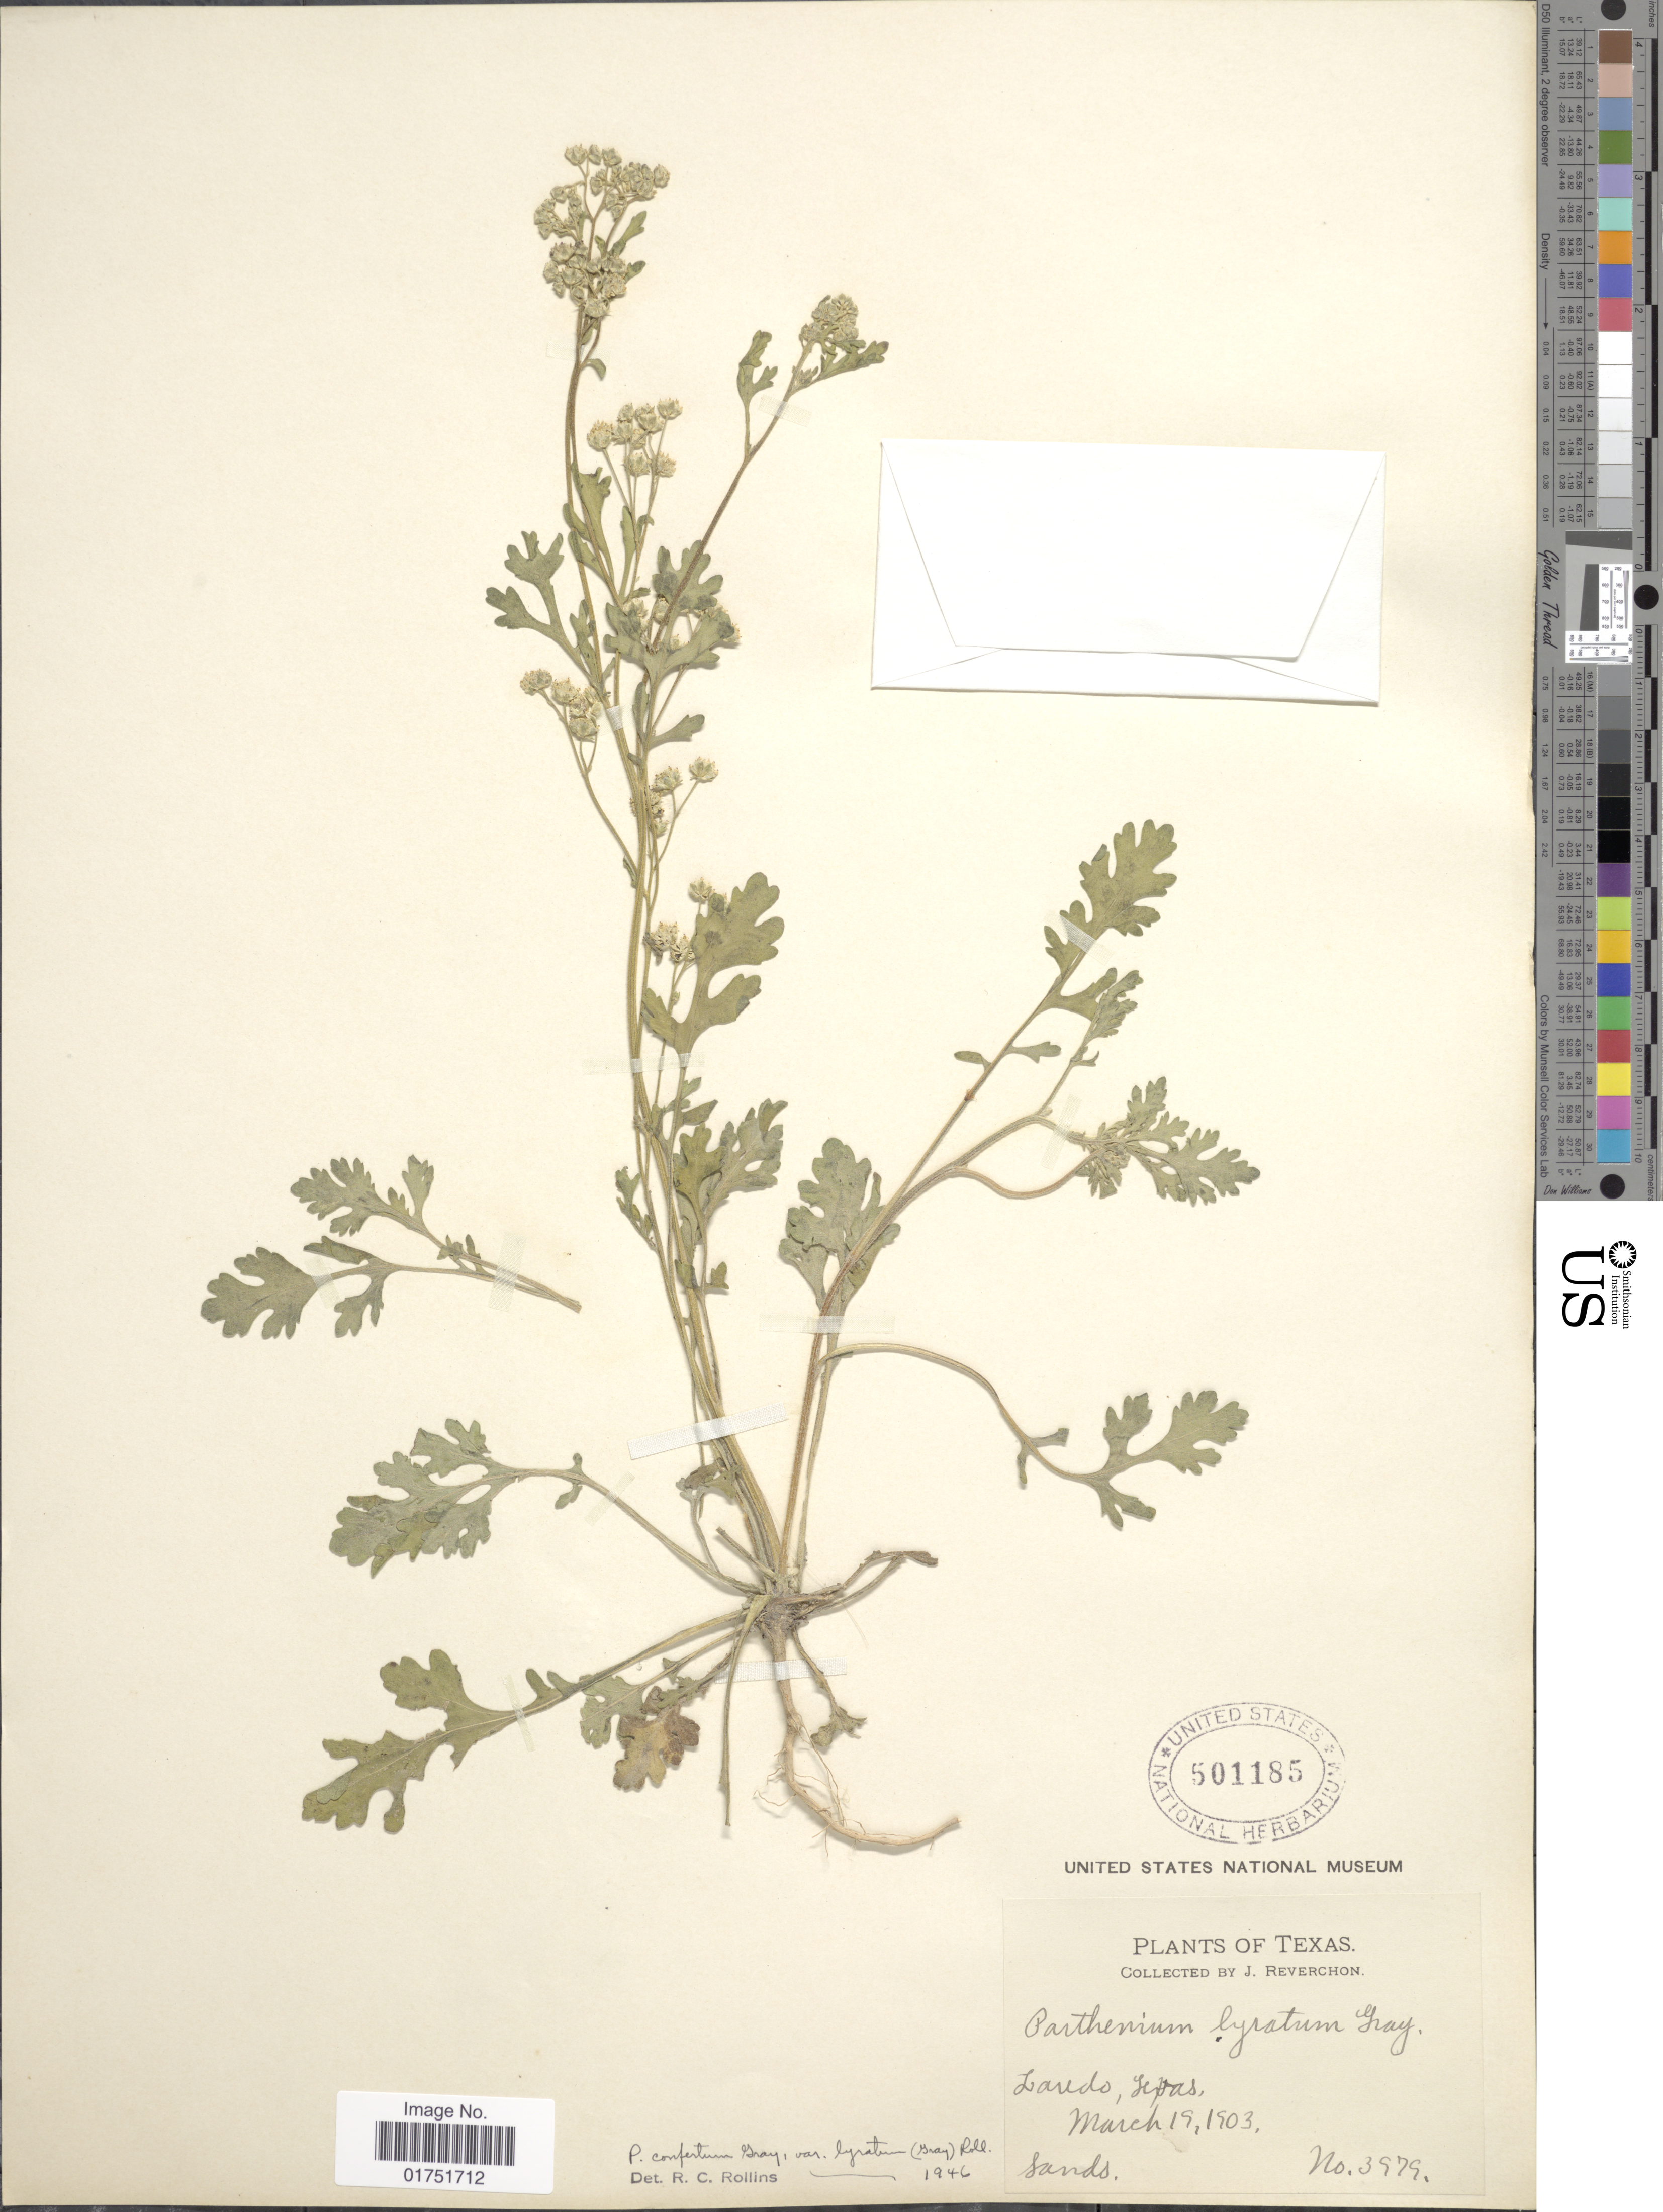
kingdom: Plantae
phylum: Tracheophyta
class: Magnoliopsida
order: Asterales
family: Asteraceae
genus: Parthenium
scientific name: Parthenium confertum var. lyratum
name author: (A. Gray) Rollins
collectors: J. Reverchon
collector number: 3979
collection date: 1903-03-19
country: United States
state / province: Texas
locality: Laredo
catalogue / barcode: US 501185